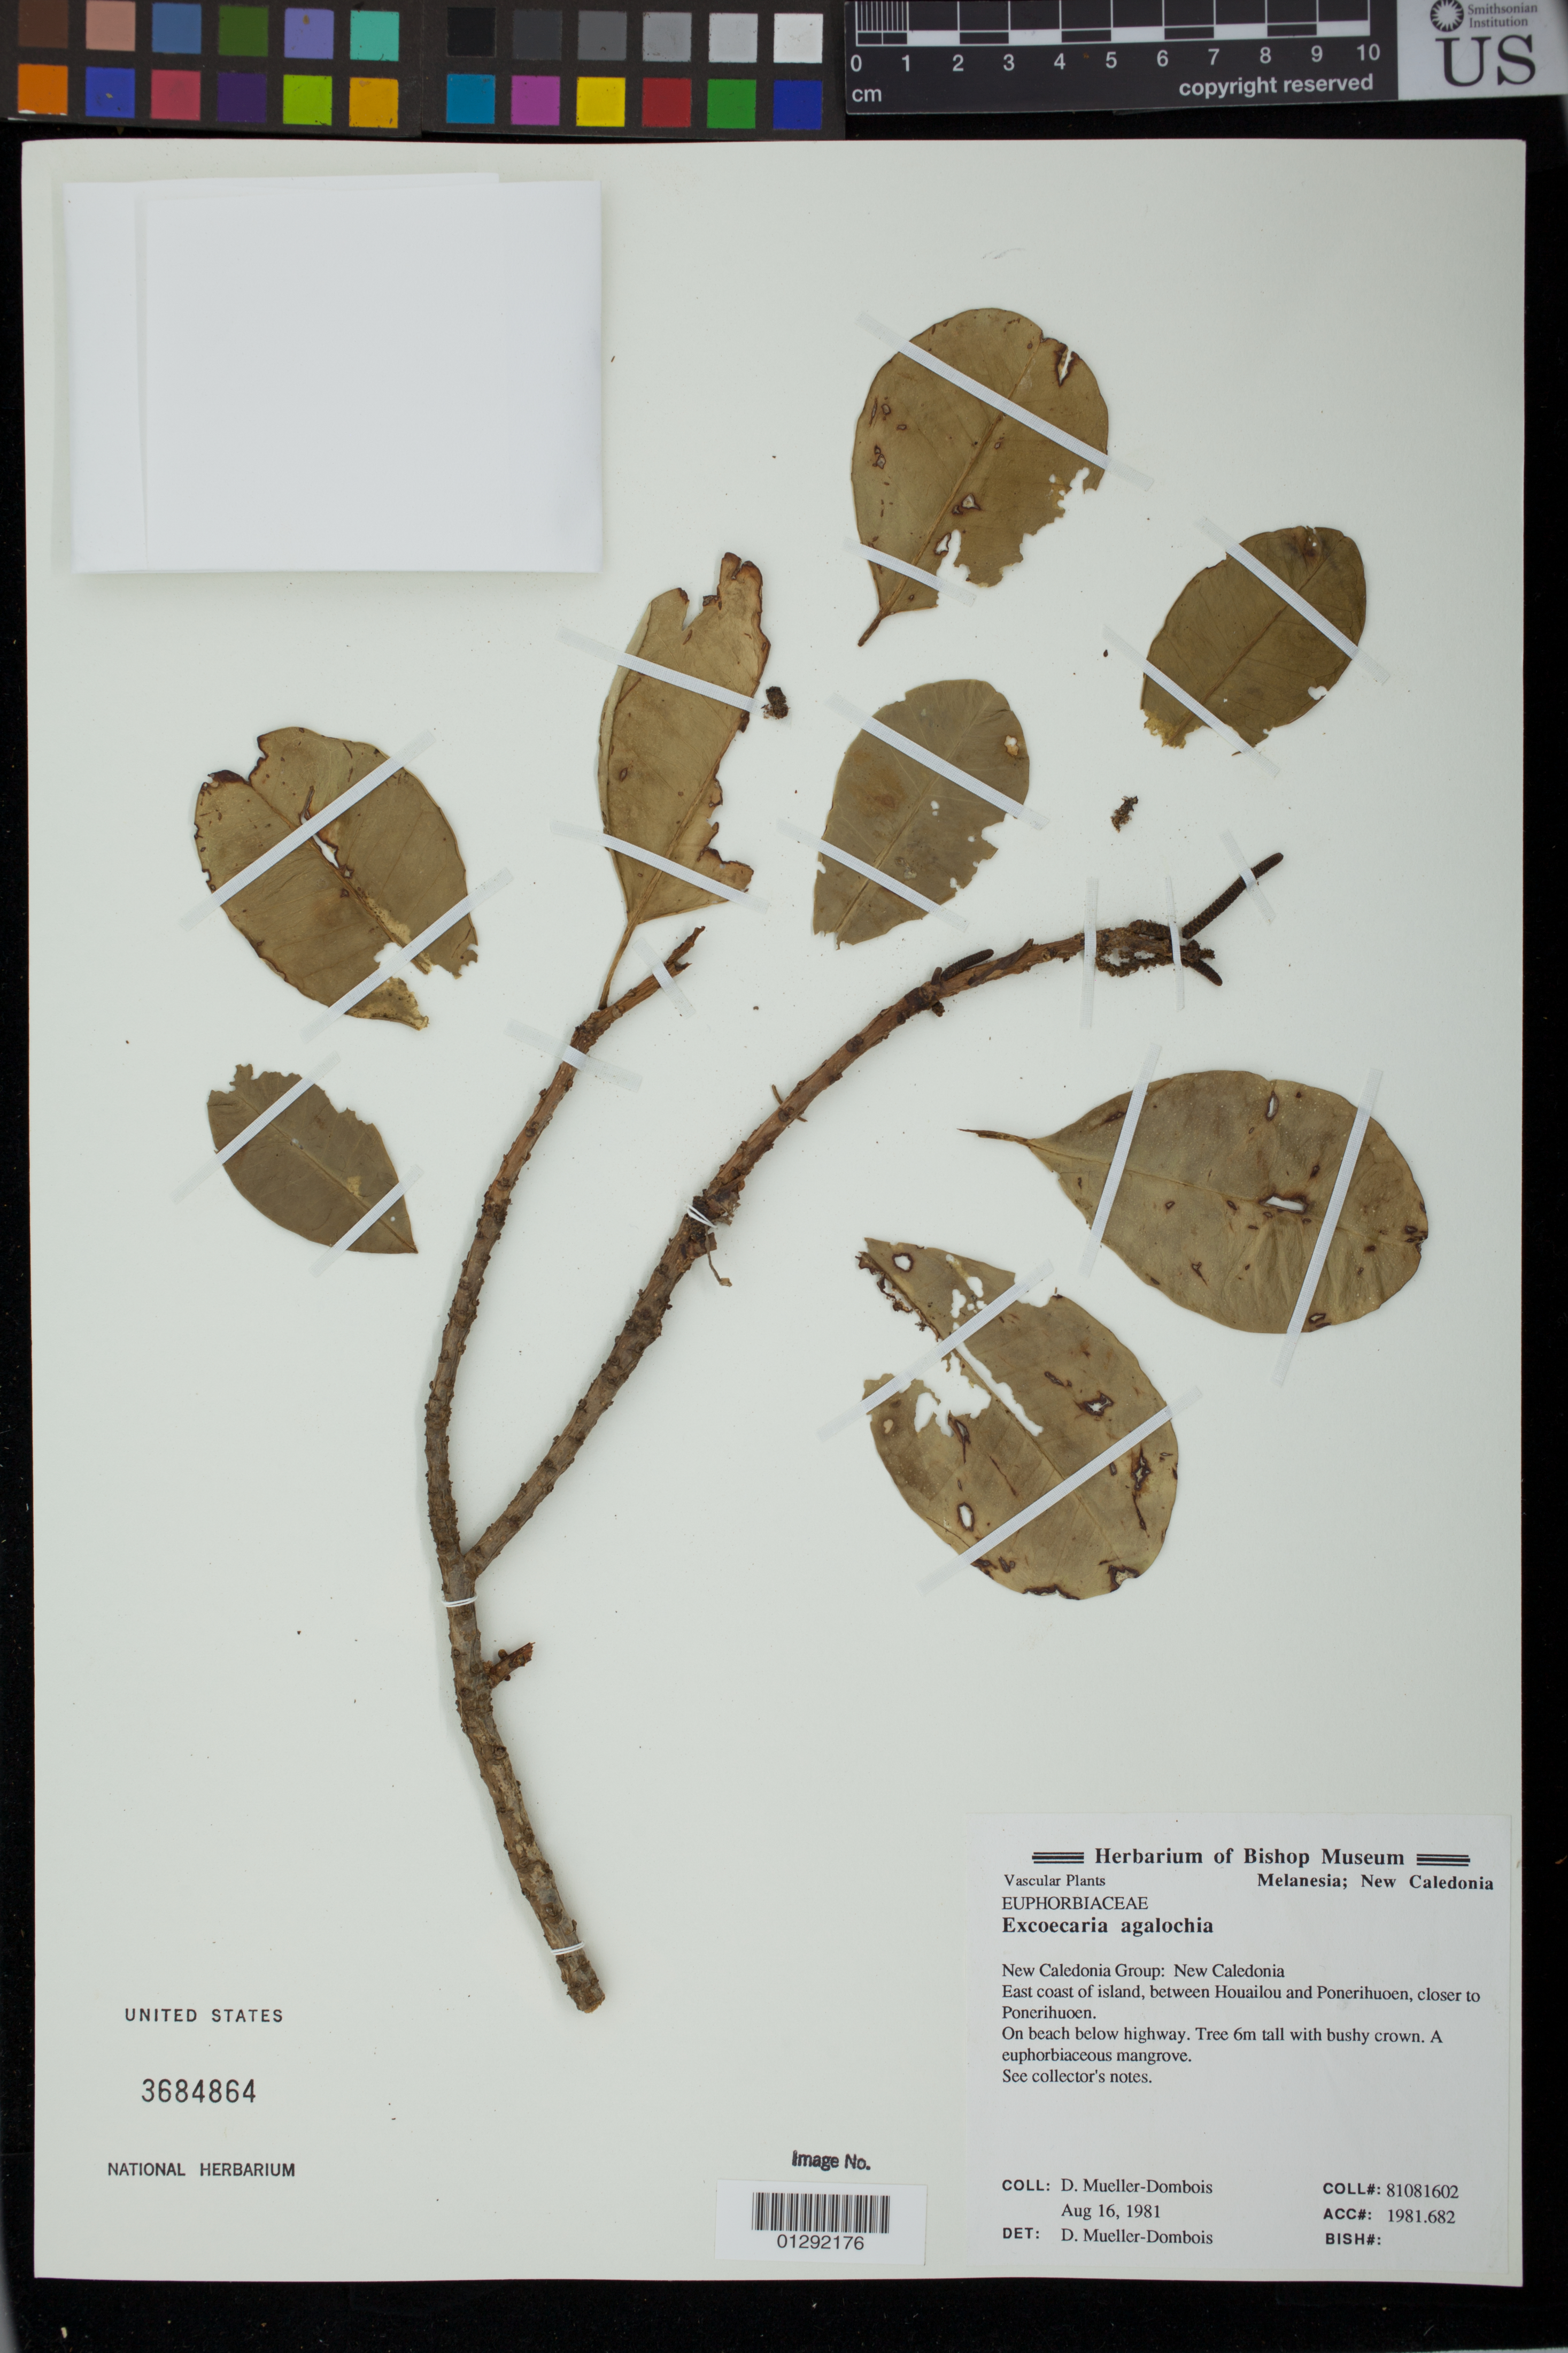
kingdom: Plantae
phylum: Tracheophyta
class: Magnoliopsida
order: Malpighiales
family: Euphorbiaceae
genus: Excoecaria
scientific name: Excoecaria agallocha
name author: L.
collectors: D. Mueller-Dombois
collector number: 81081602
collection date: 1981-08-16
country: New Caledonia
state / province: North Province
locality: East coast of island, between Houailou and Ponerihuoen, closer to Ponerihuoen. On beach below highway.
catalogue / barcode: US 3684864